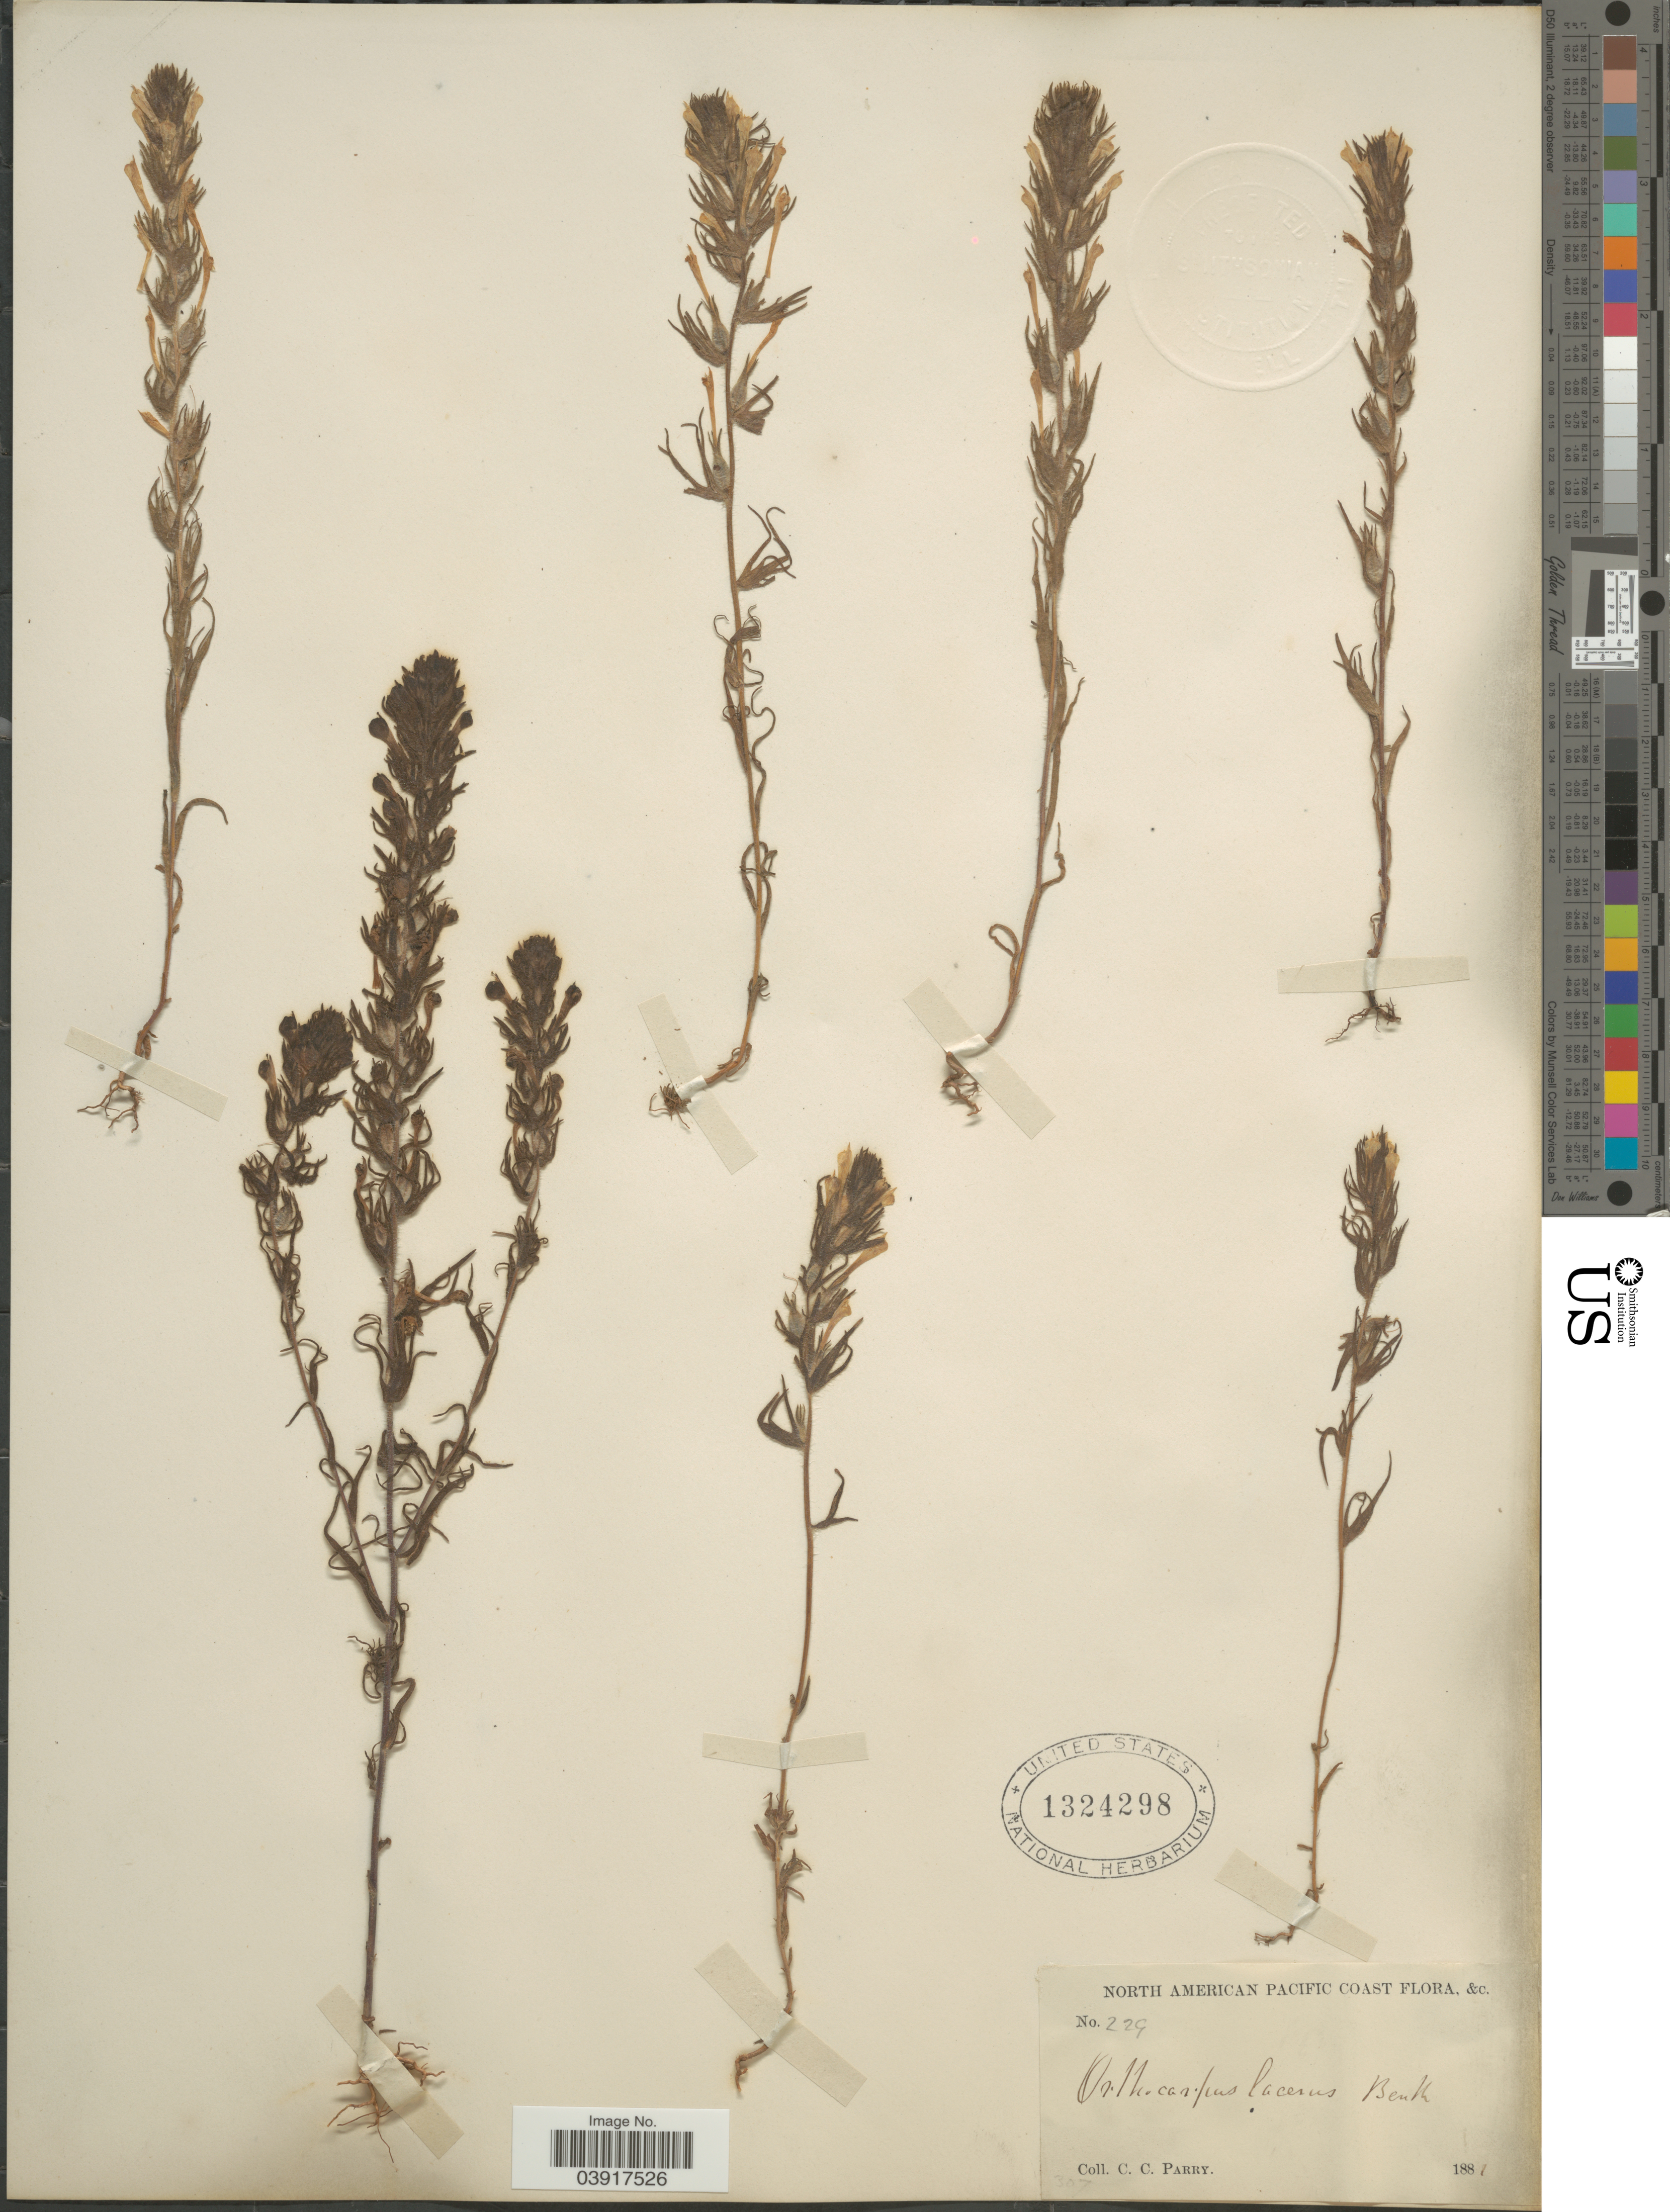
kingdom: Plantae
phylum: Tracheophyta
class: Magnoliopsida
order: Lamiales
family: Orobanchaceae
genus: Orthocarpus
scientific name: Orthocarpus lacerus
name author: Benth.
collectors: C. C. Parry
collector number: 229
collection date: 1881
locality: North American Pacific Coast.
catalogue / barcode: US 1324298